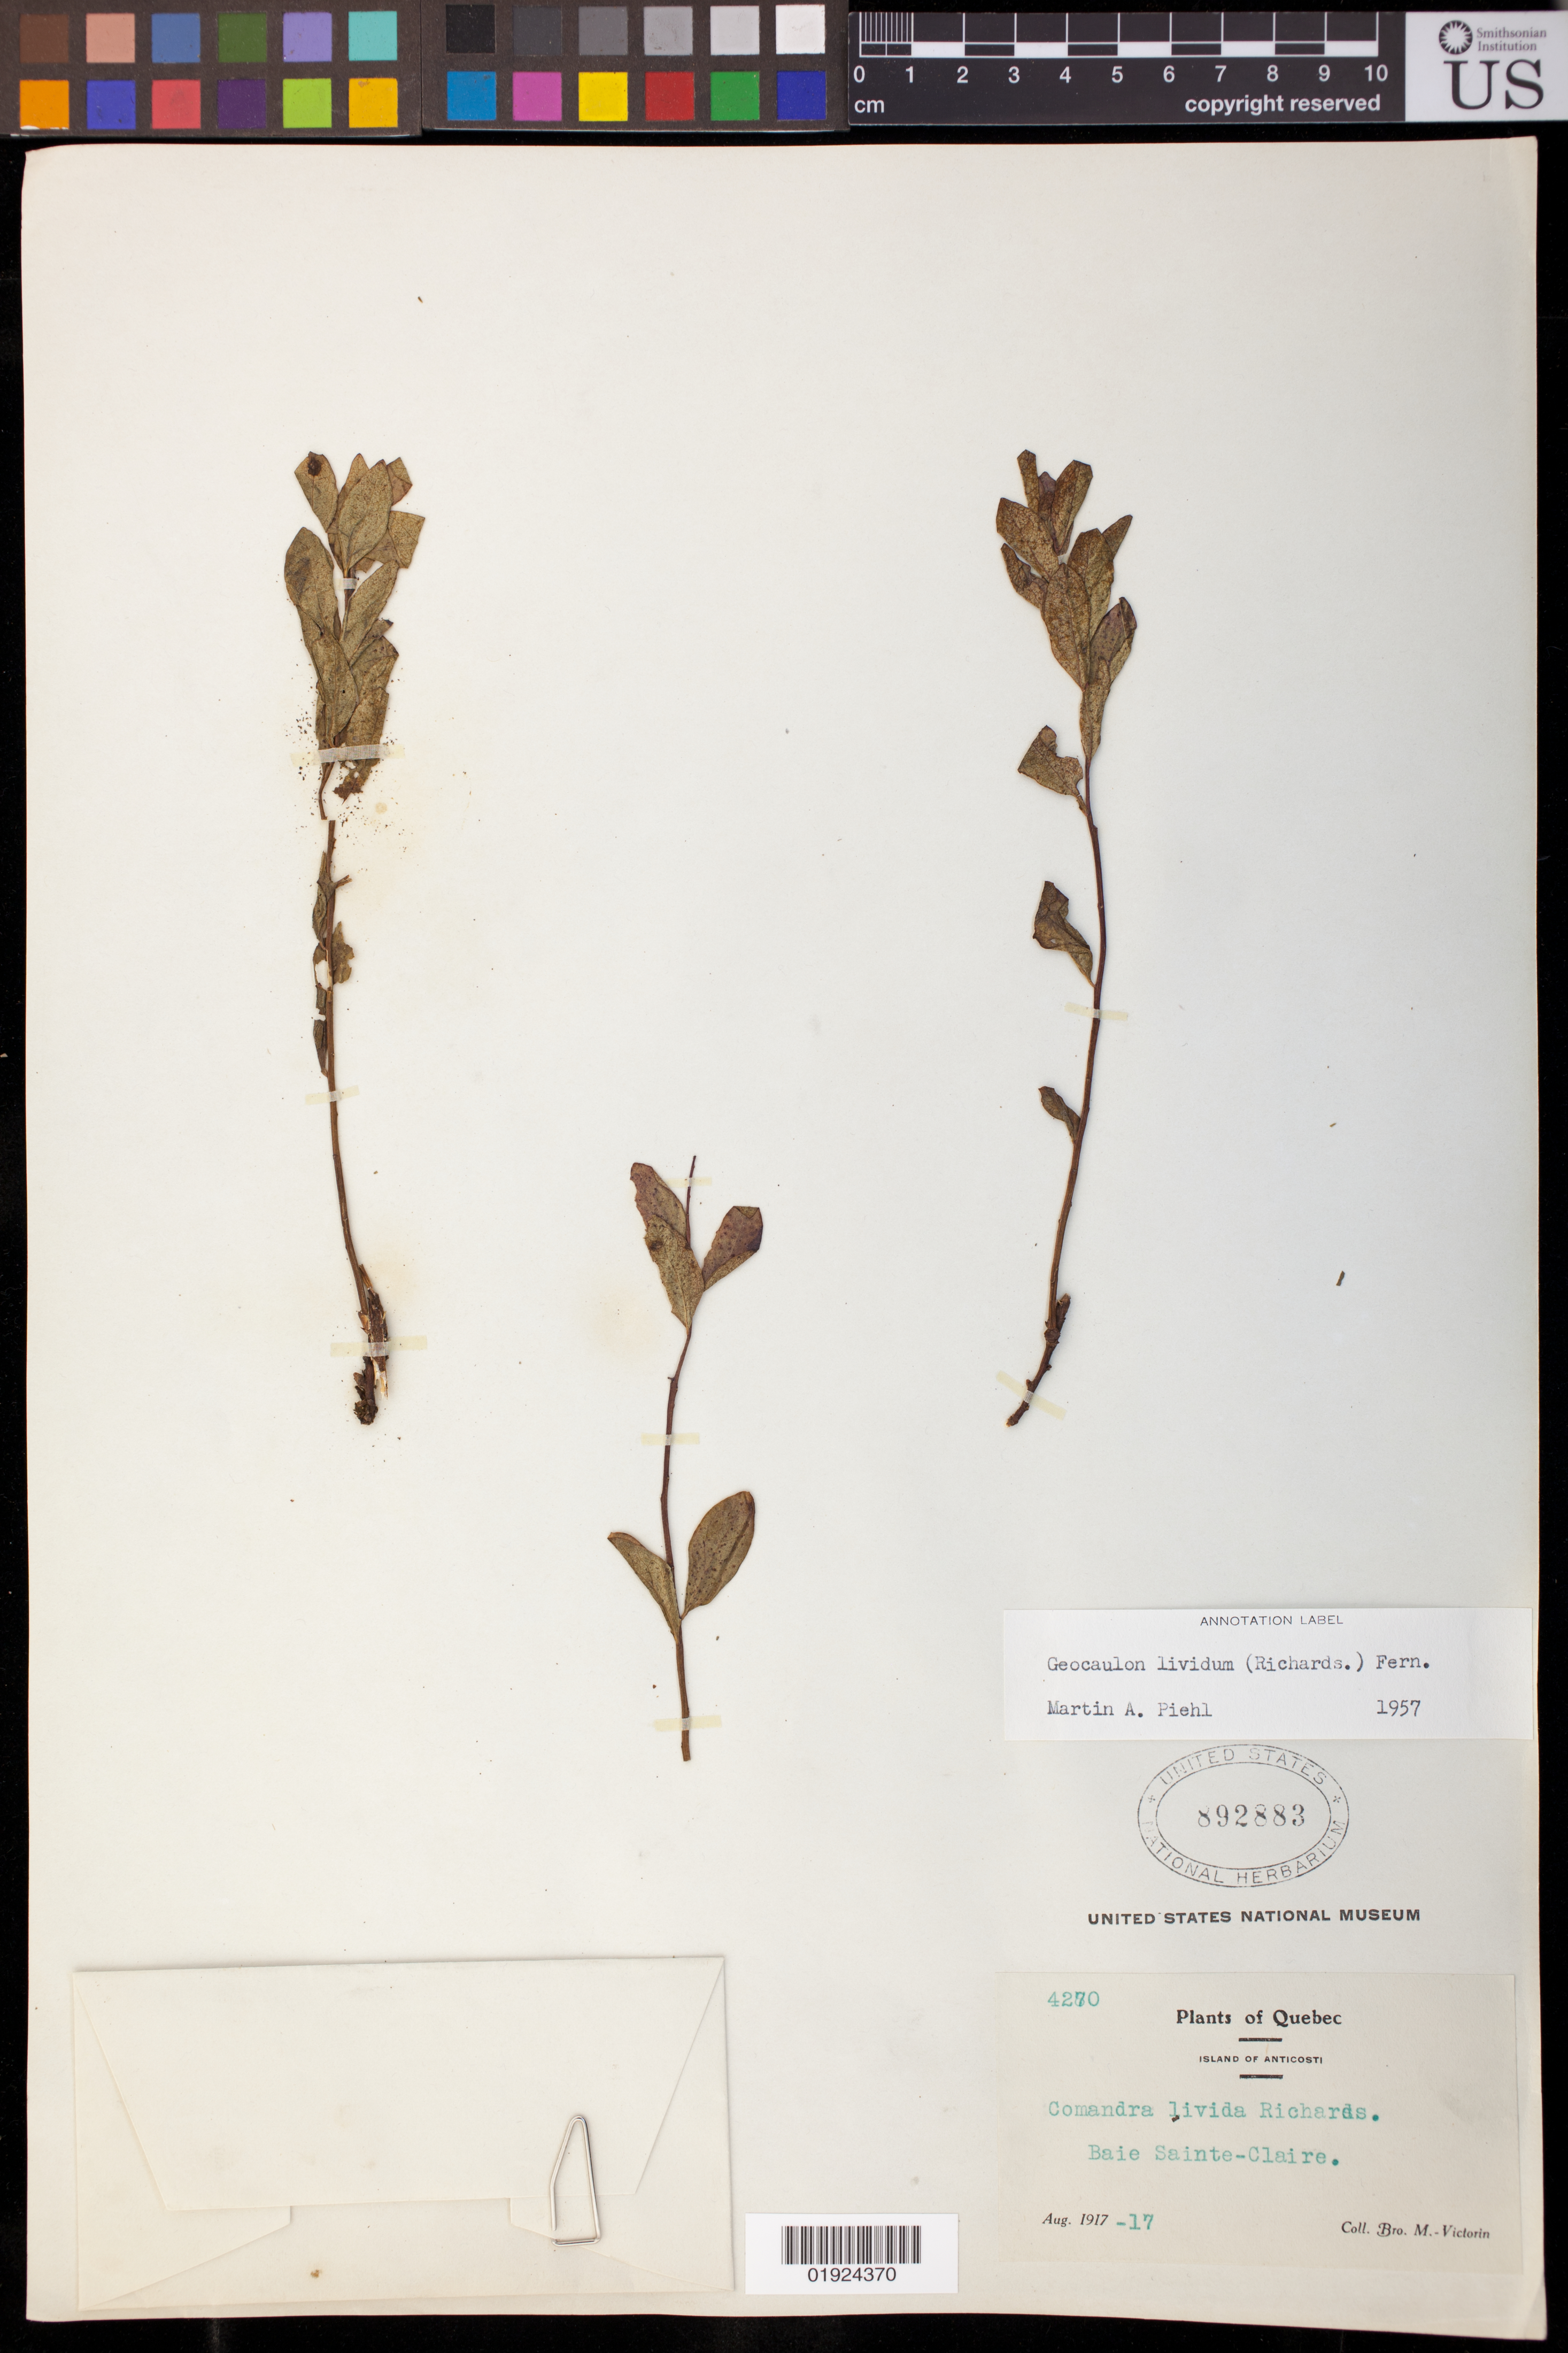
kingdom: Plantae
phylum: Tracheophyta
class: Magnoliopsida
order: Santalales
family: Comandraceae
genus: Geocaulon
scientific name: Geocaulon lividum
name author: (Richardson) Fernald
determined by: Piehl, M. A.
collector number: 4270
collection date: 1917-08-17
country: Canada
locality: Island of Anticosti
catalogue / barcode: US 892883